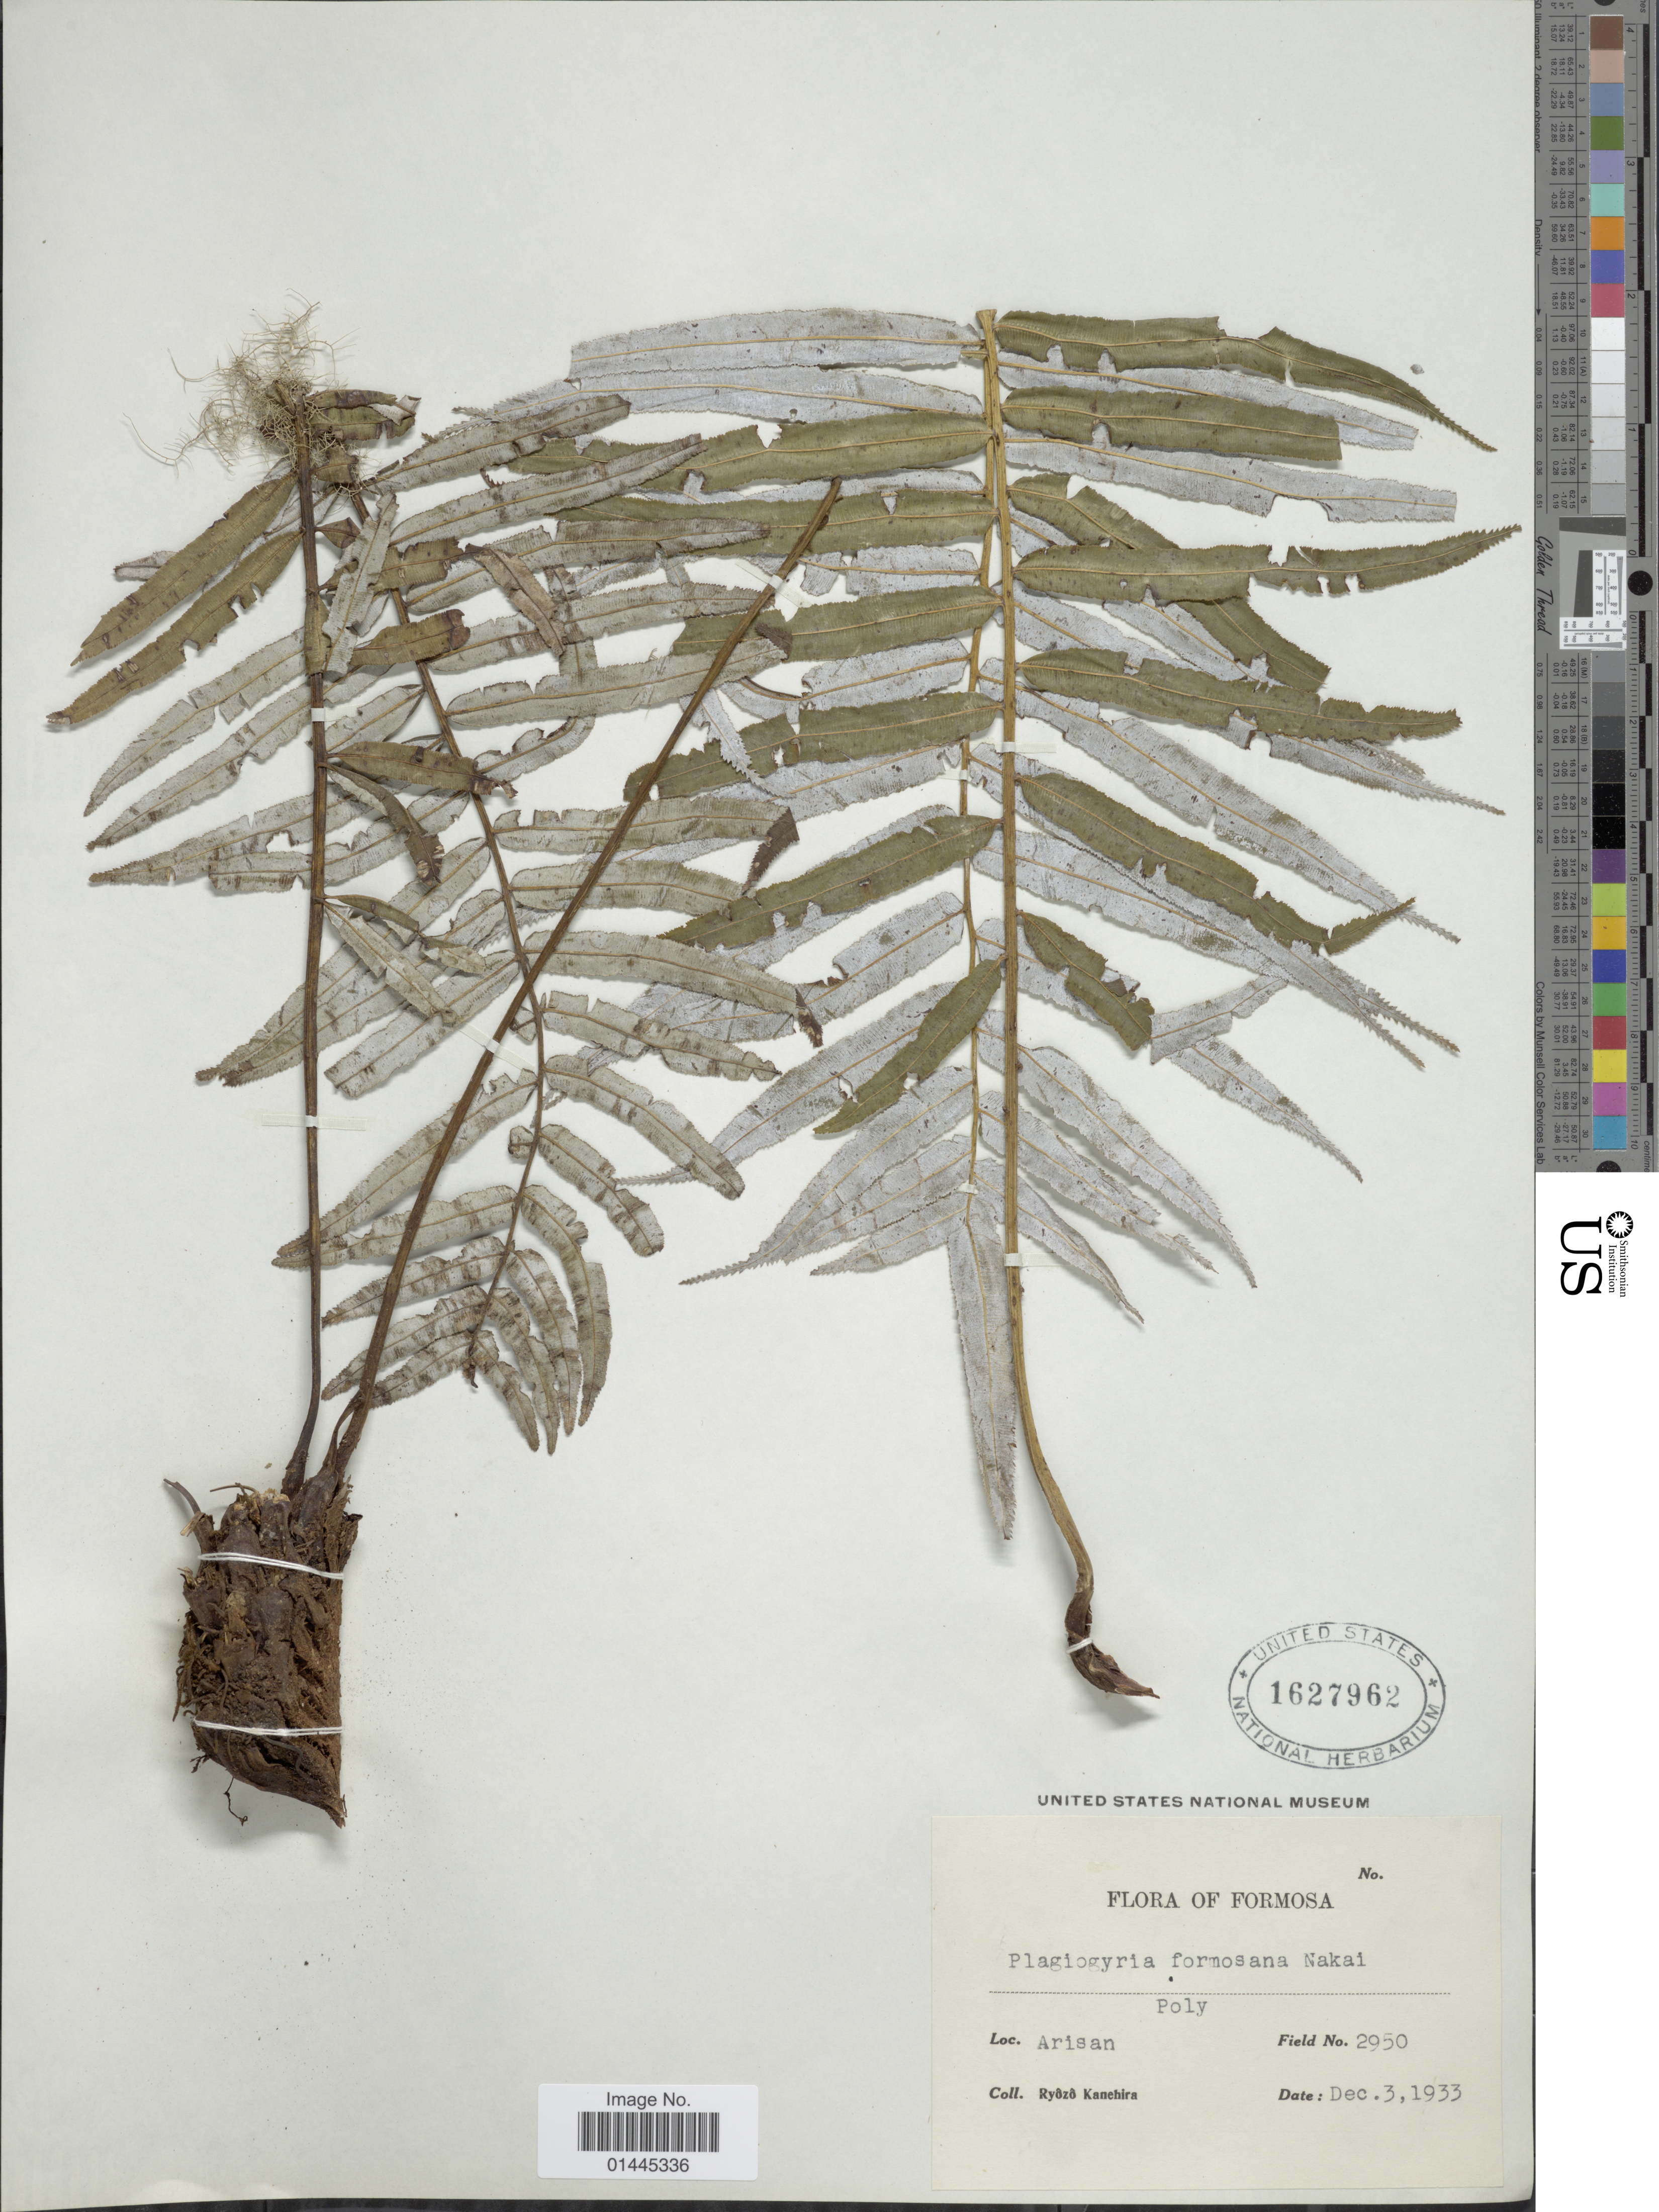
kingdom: Plantae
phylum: Tracheophyta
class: Polypodiopsida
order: Cyatheales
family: Plagiogyriaceae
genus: Plagiogyria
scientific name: Plagiogyria glauca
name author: (Blume) Mett.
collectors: R. Kanehira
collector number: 2950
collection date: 1933-12-03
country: Taiwan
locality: Formosa, Arisan.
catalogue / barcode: US 1627962